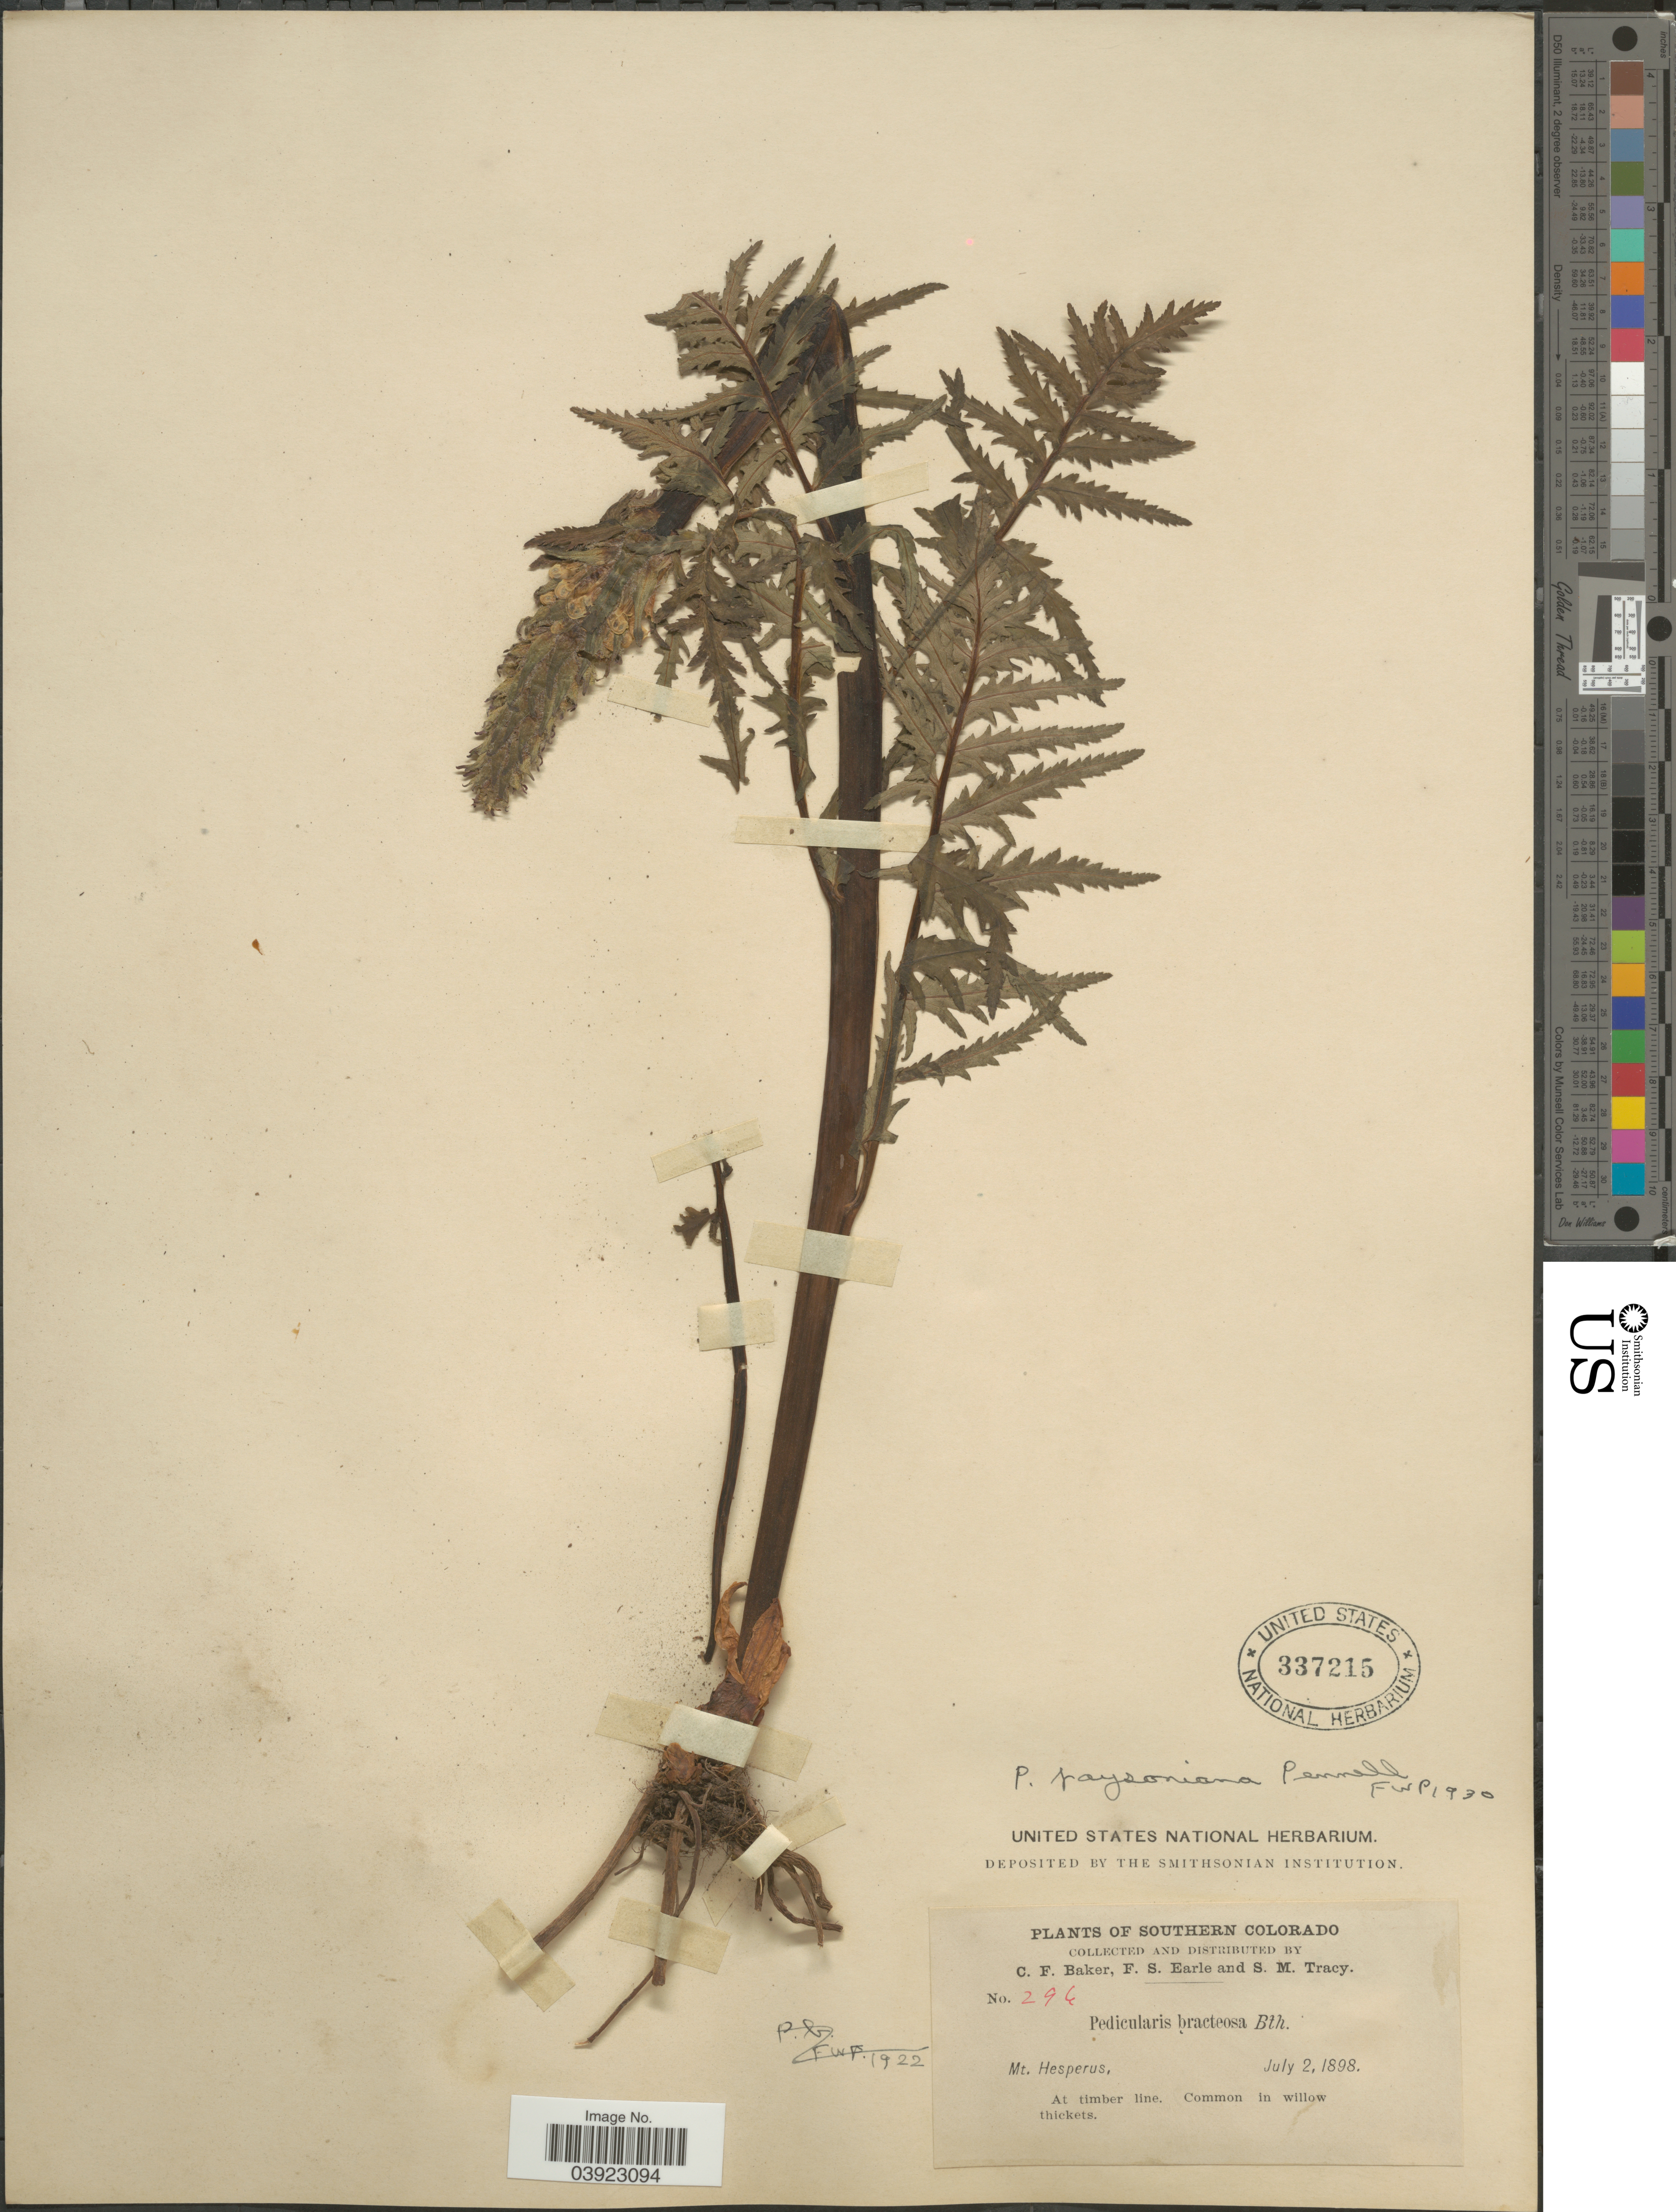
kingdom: Plantae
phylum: Tracheophyta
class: Magnoliopsida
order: Lamiales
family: Orobanchaceae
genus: Pedicularis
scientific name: Pedicularis paysoniana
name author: Pennell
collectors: C. F. Baker, F. S. Earle & S. M. Tracy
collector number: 296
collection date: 1898-07-02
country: United States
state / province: Colorado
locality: Southern Colorado. Mt. Hesperus.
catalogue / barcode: US 337215